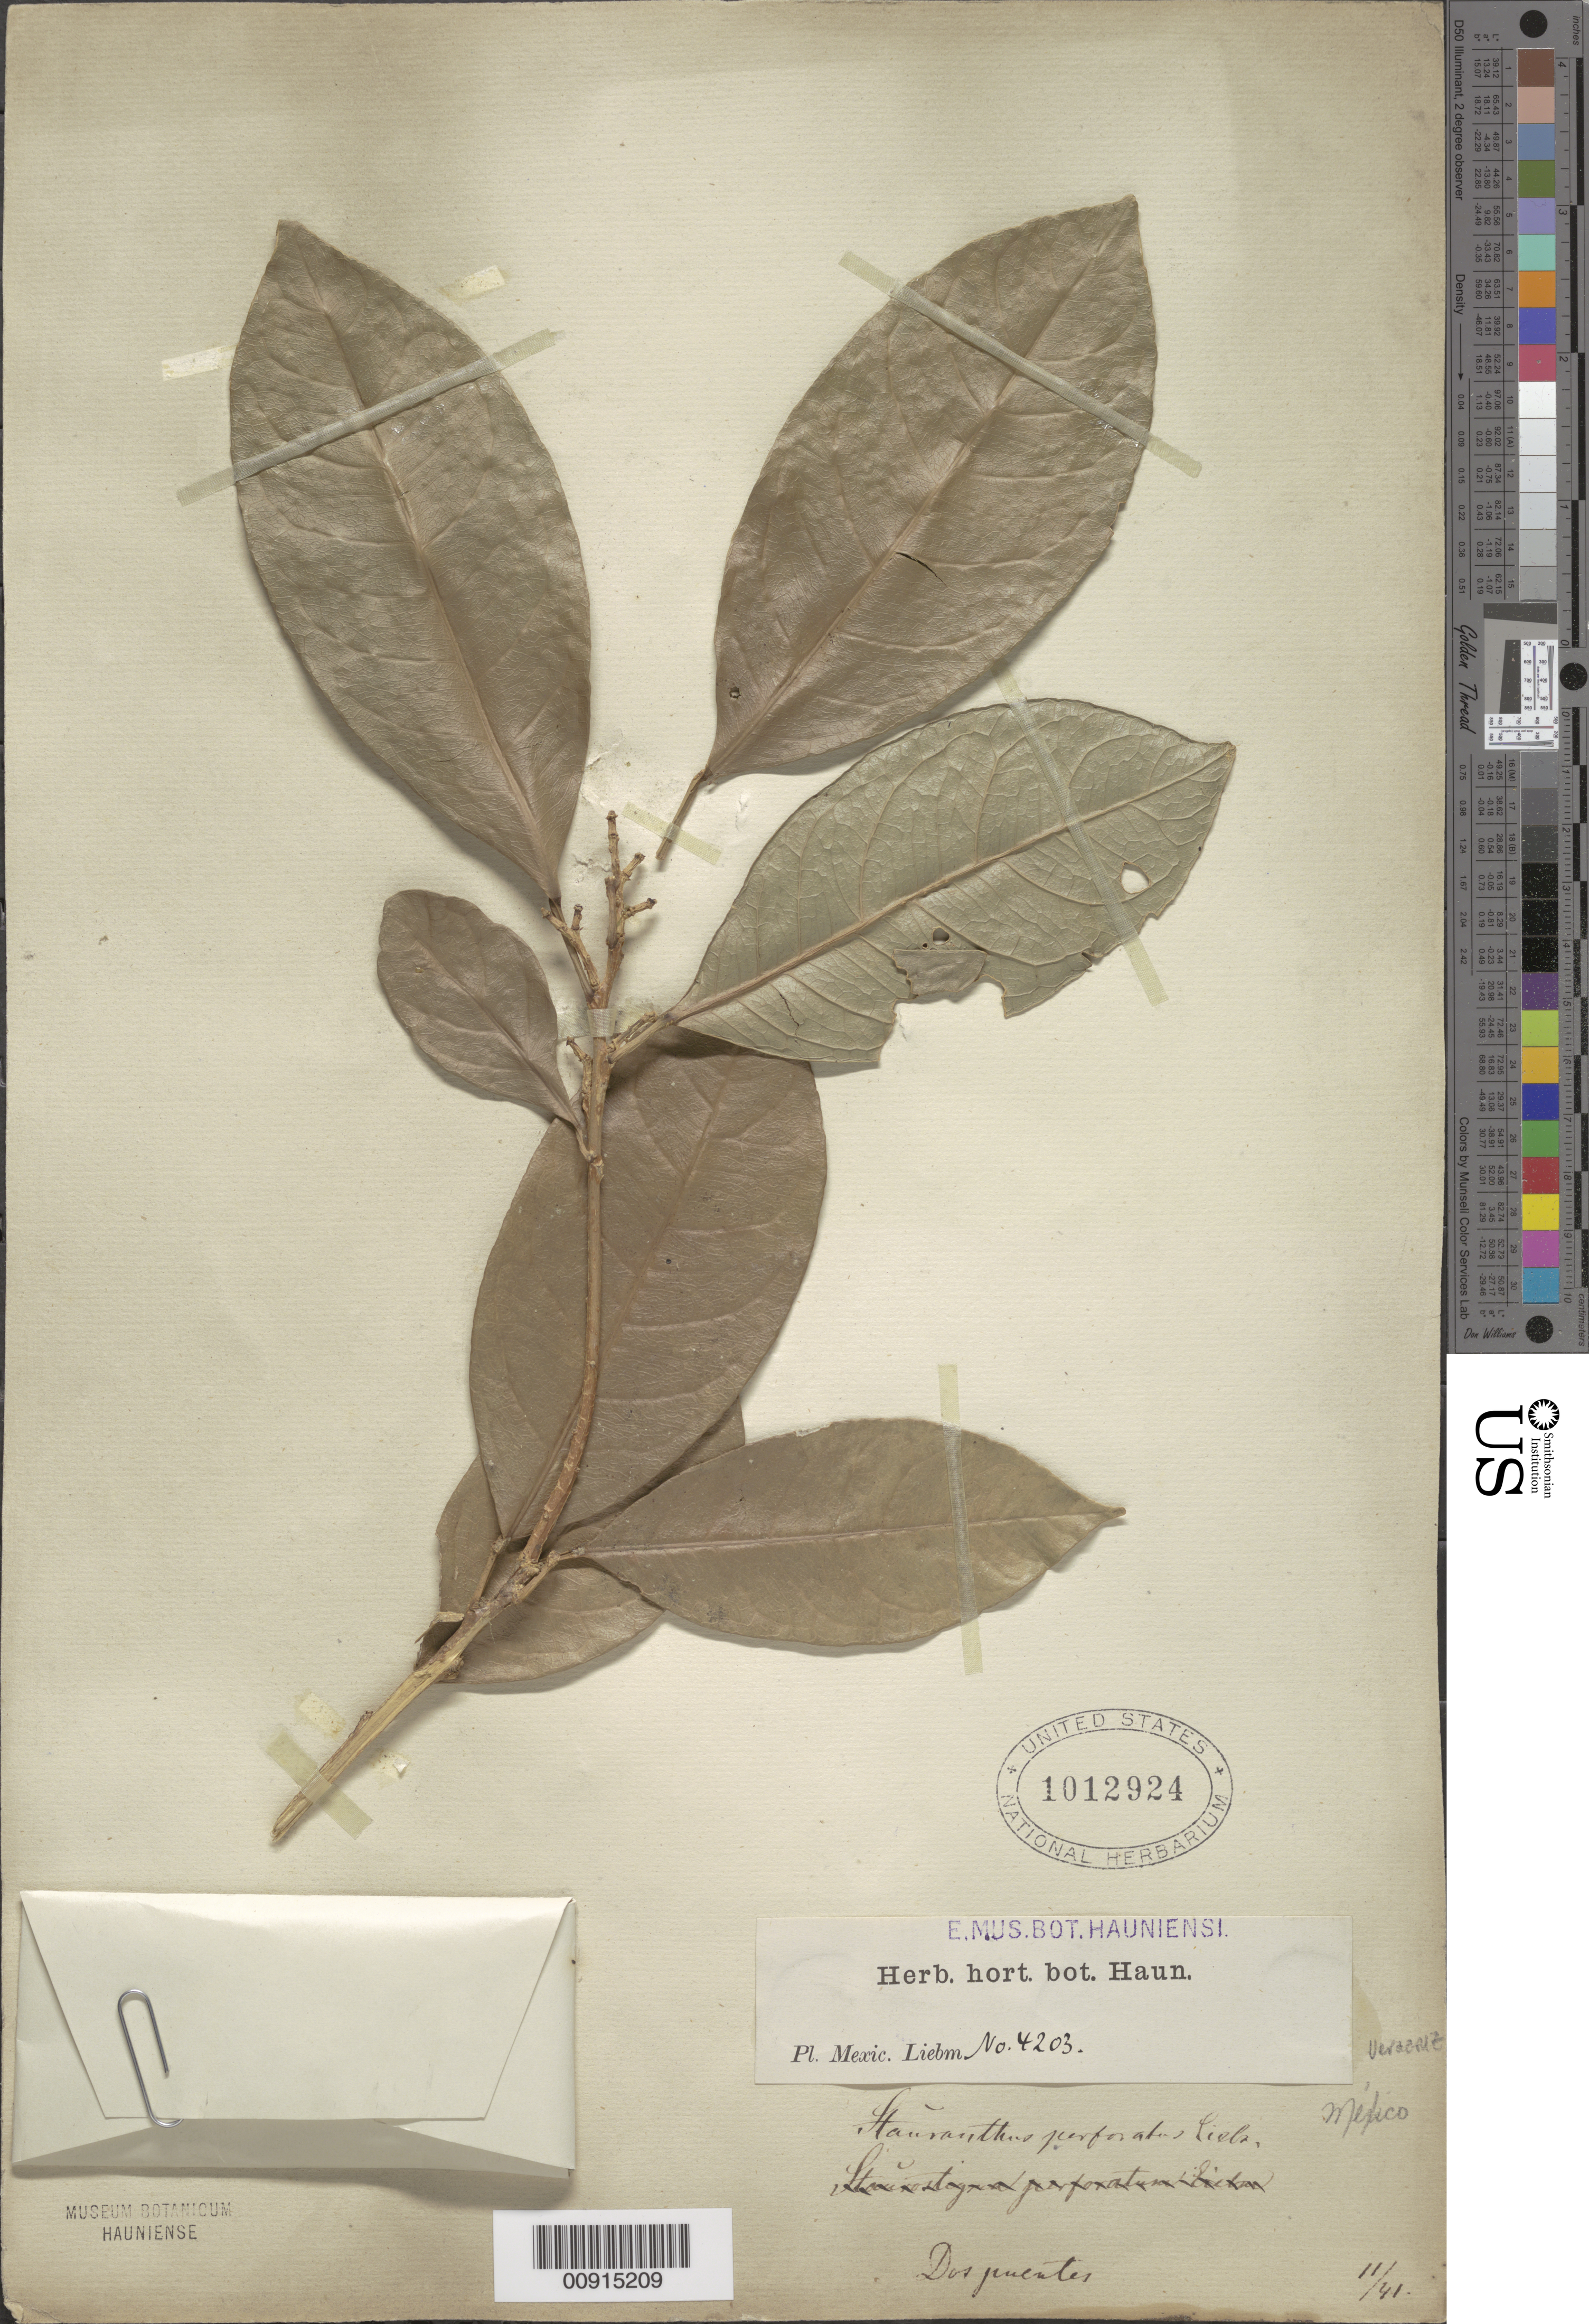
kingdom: Plantae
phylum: Tracheophyta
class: Magnoliopsida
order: Sapindales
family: Rutaceae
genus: Stauranthus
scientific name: Stauranthus perforatus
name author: Liebm.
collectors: F. M. Liebmann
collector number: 4203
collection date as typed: Nov 1841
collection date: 1841-11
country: Mexico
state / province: Veracruz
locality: Dos Puentes.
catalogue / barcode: US 1012924